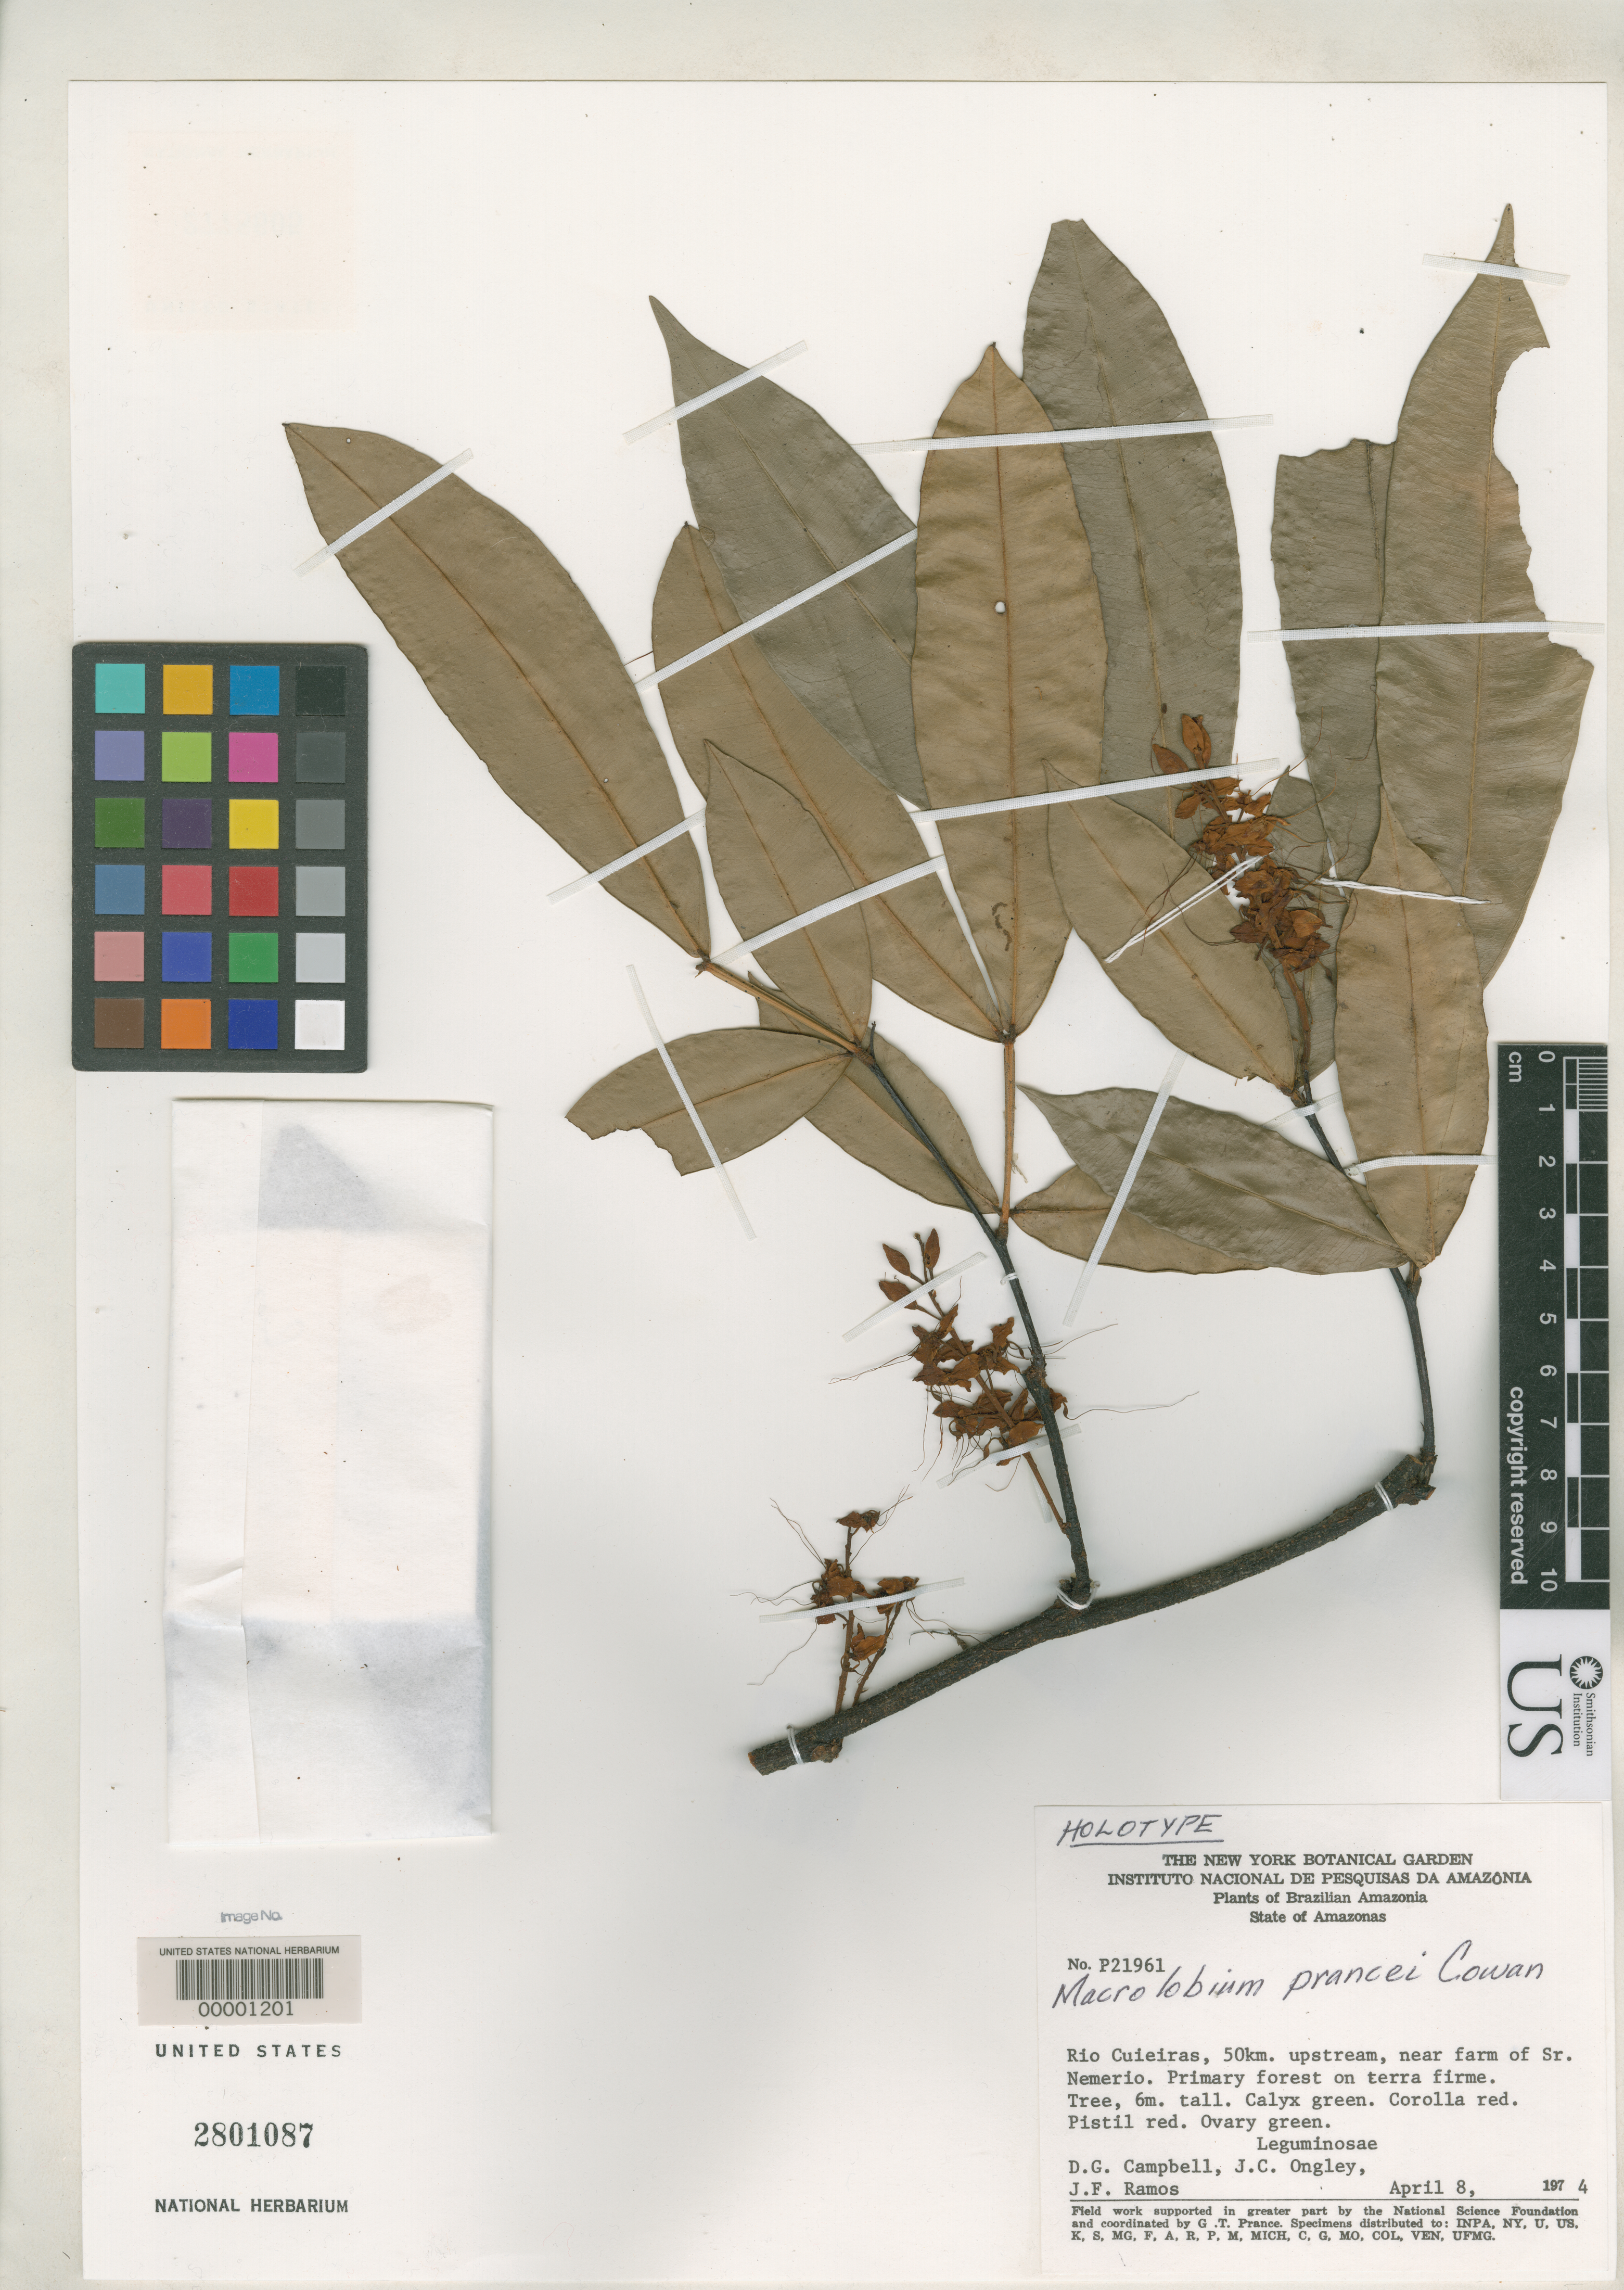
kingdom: Plantae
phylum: Tracheophyta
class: Magnoliopsida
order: Fabales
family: Fabaceae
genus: Macrolobium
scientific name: Macrolobium prancei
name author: R.S. Cowan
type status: Holotype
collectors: E. G. Campbell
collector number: P21961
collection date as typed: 08 Apr 1974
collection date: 1974-04-08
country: Brazil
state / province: Amazonas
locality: Rio Cuieras, near farm of Sr. Nemerio.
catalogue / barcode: US 2801087